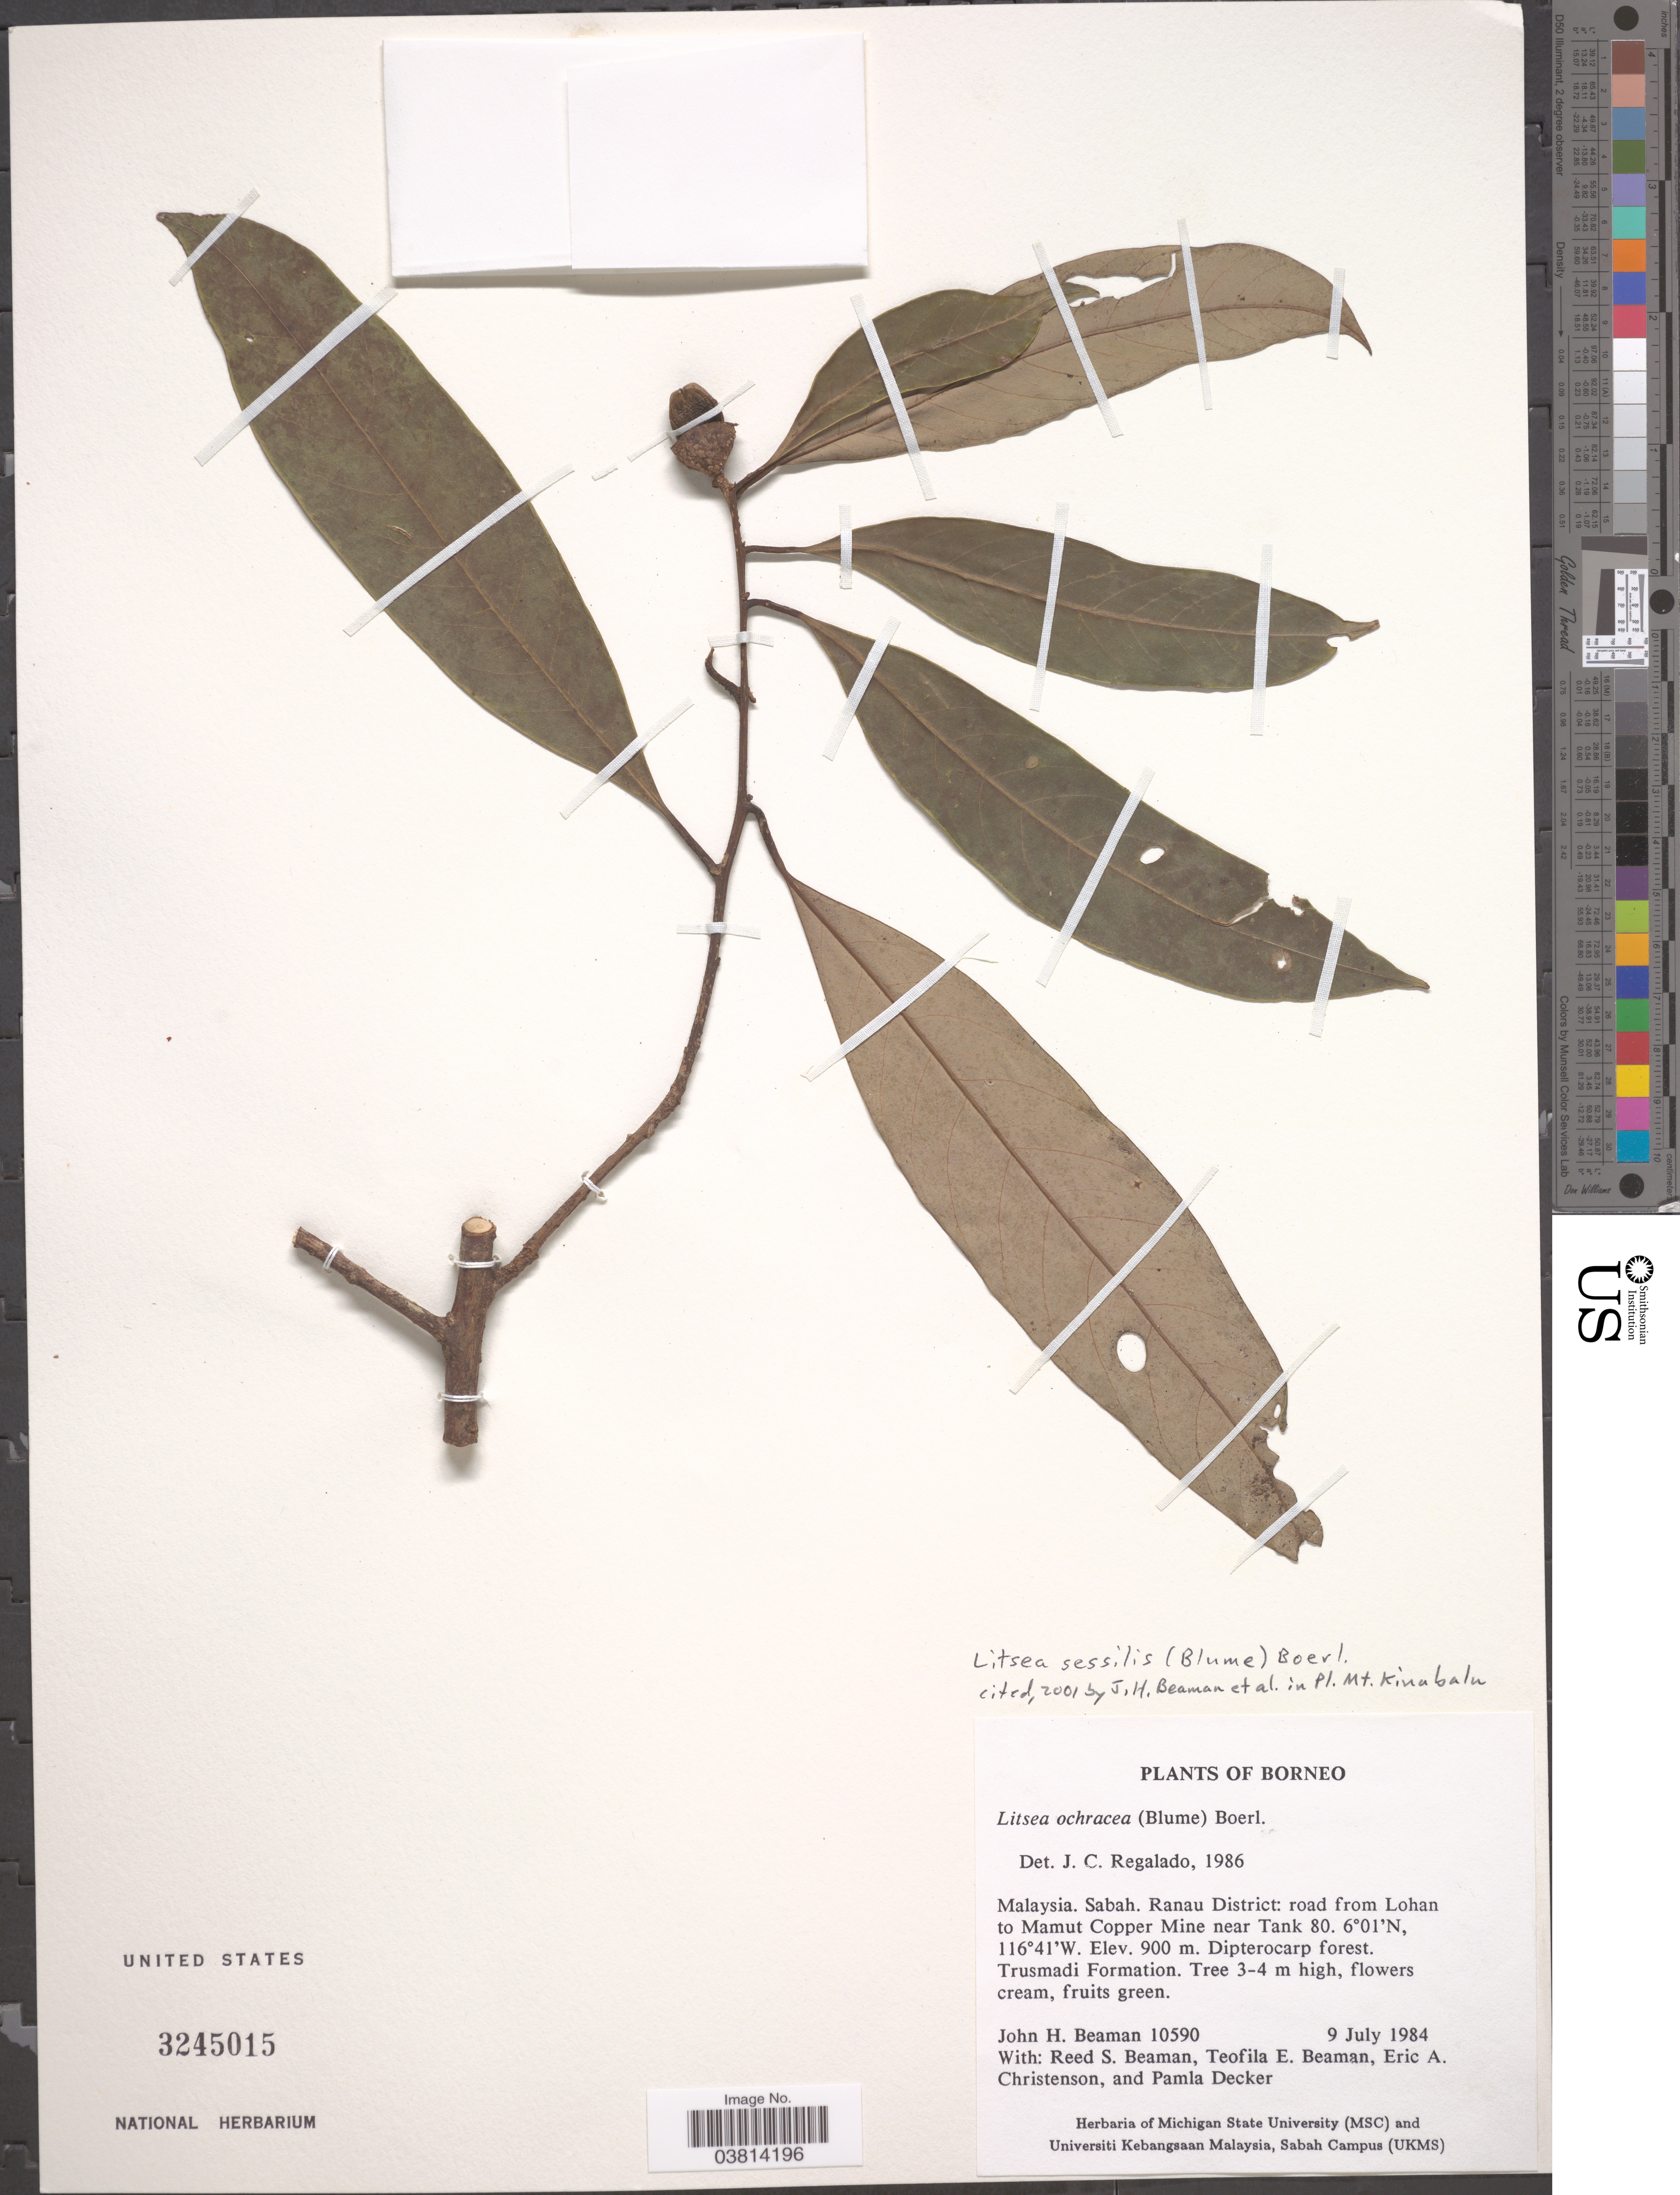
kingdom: Plantae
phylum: Tracheophyta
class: Magnoliopsida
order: Laurales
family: Lauraceae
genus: Litsea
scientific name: Litsea sessilis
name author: Boerl.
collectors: J. H. Beaman, R. S. Beaman, T. E. Beaman, E. A. Christenson & P. Decker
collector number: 10590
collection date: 1984-07-09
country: Malaysia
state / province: Sabah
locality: Borneo. Ranau District: road from Lohan to Mamut Copper Mine near Tank 80.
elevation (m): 900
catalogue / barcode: US 3245015